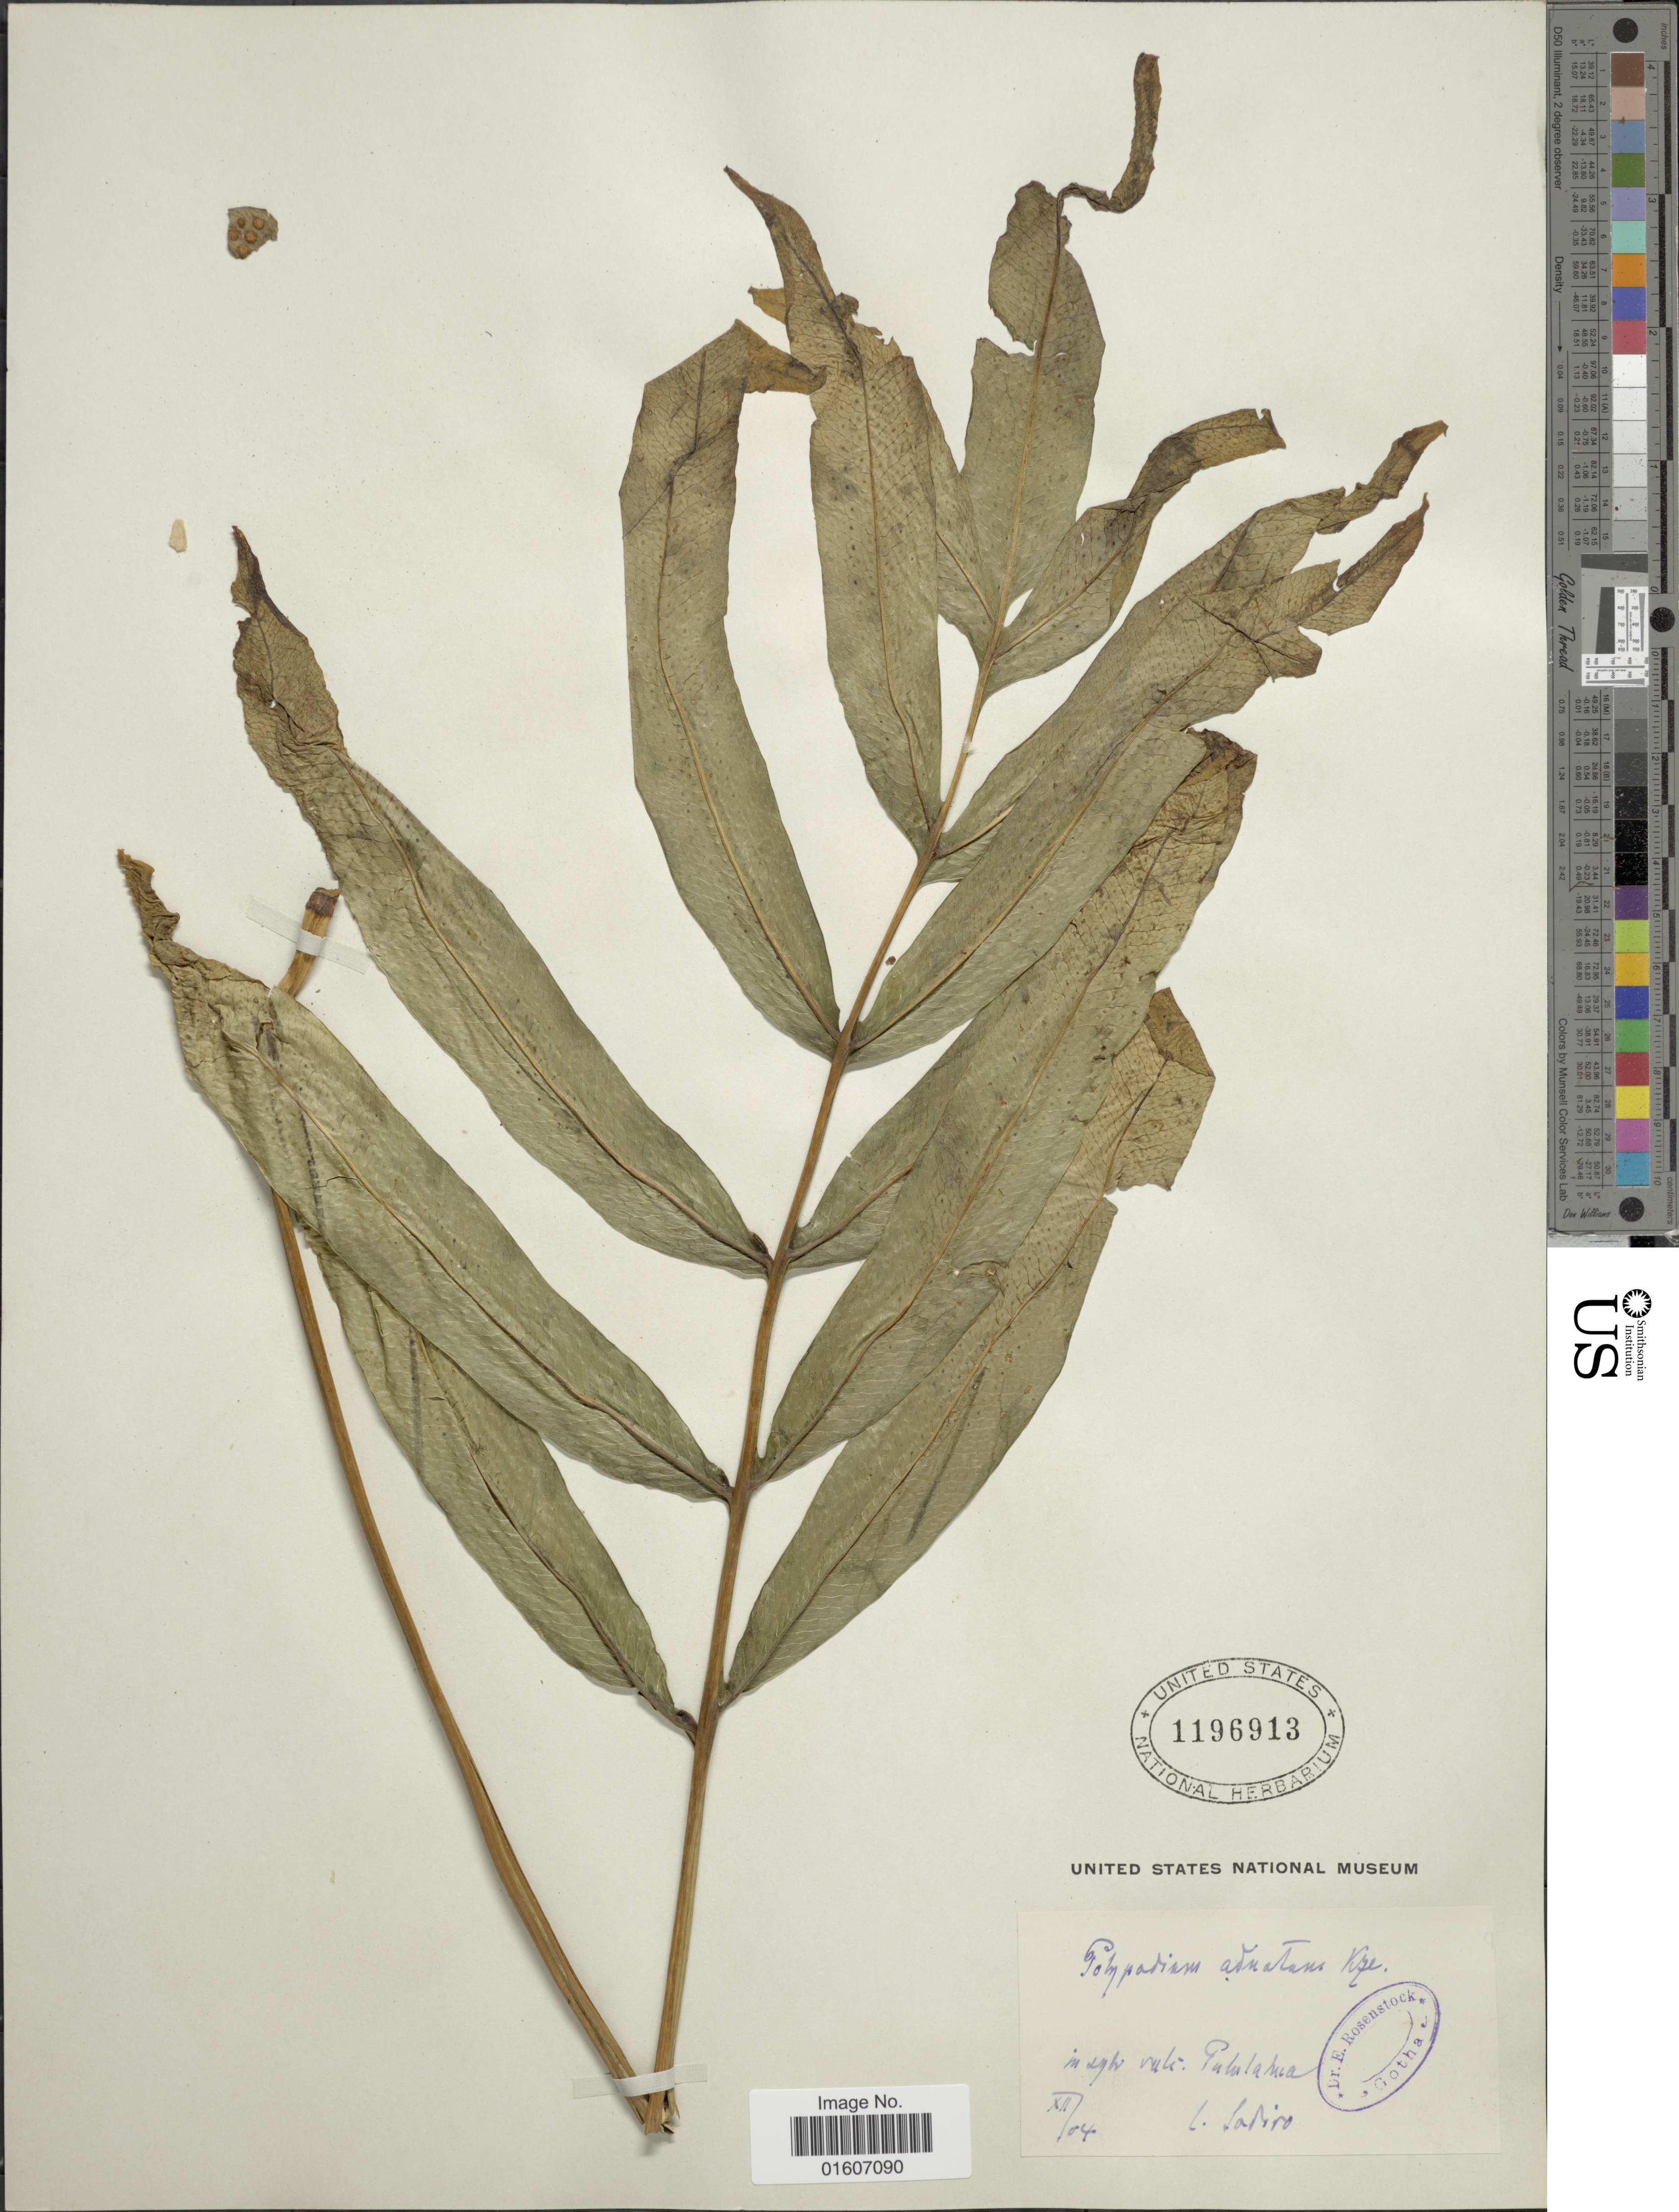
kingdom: Plantae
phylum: Tracheophyta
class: Polypodiopsida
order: Polypodiales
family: Polypodiaceae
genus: Serpocaulon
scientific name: Serpocaulon triseriale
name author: (Sw.) A.R. Sm.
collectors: Sodiro, --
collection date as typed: Transcribed d/m/y: /12/4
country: Ecuador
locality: In sylv vulc Pululahua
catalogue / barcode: US 1196913